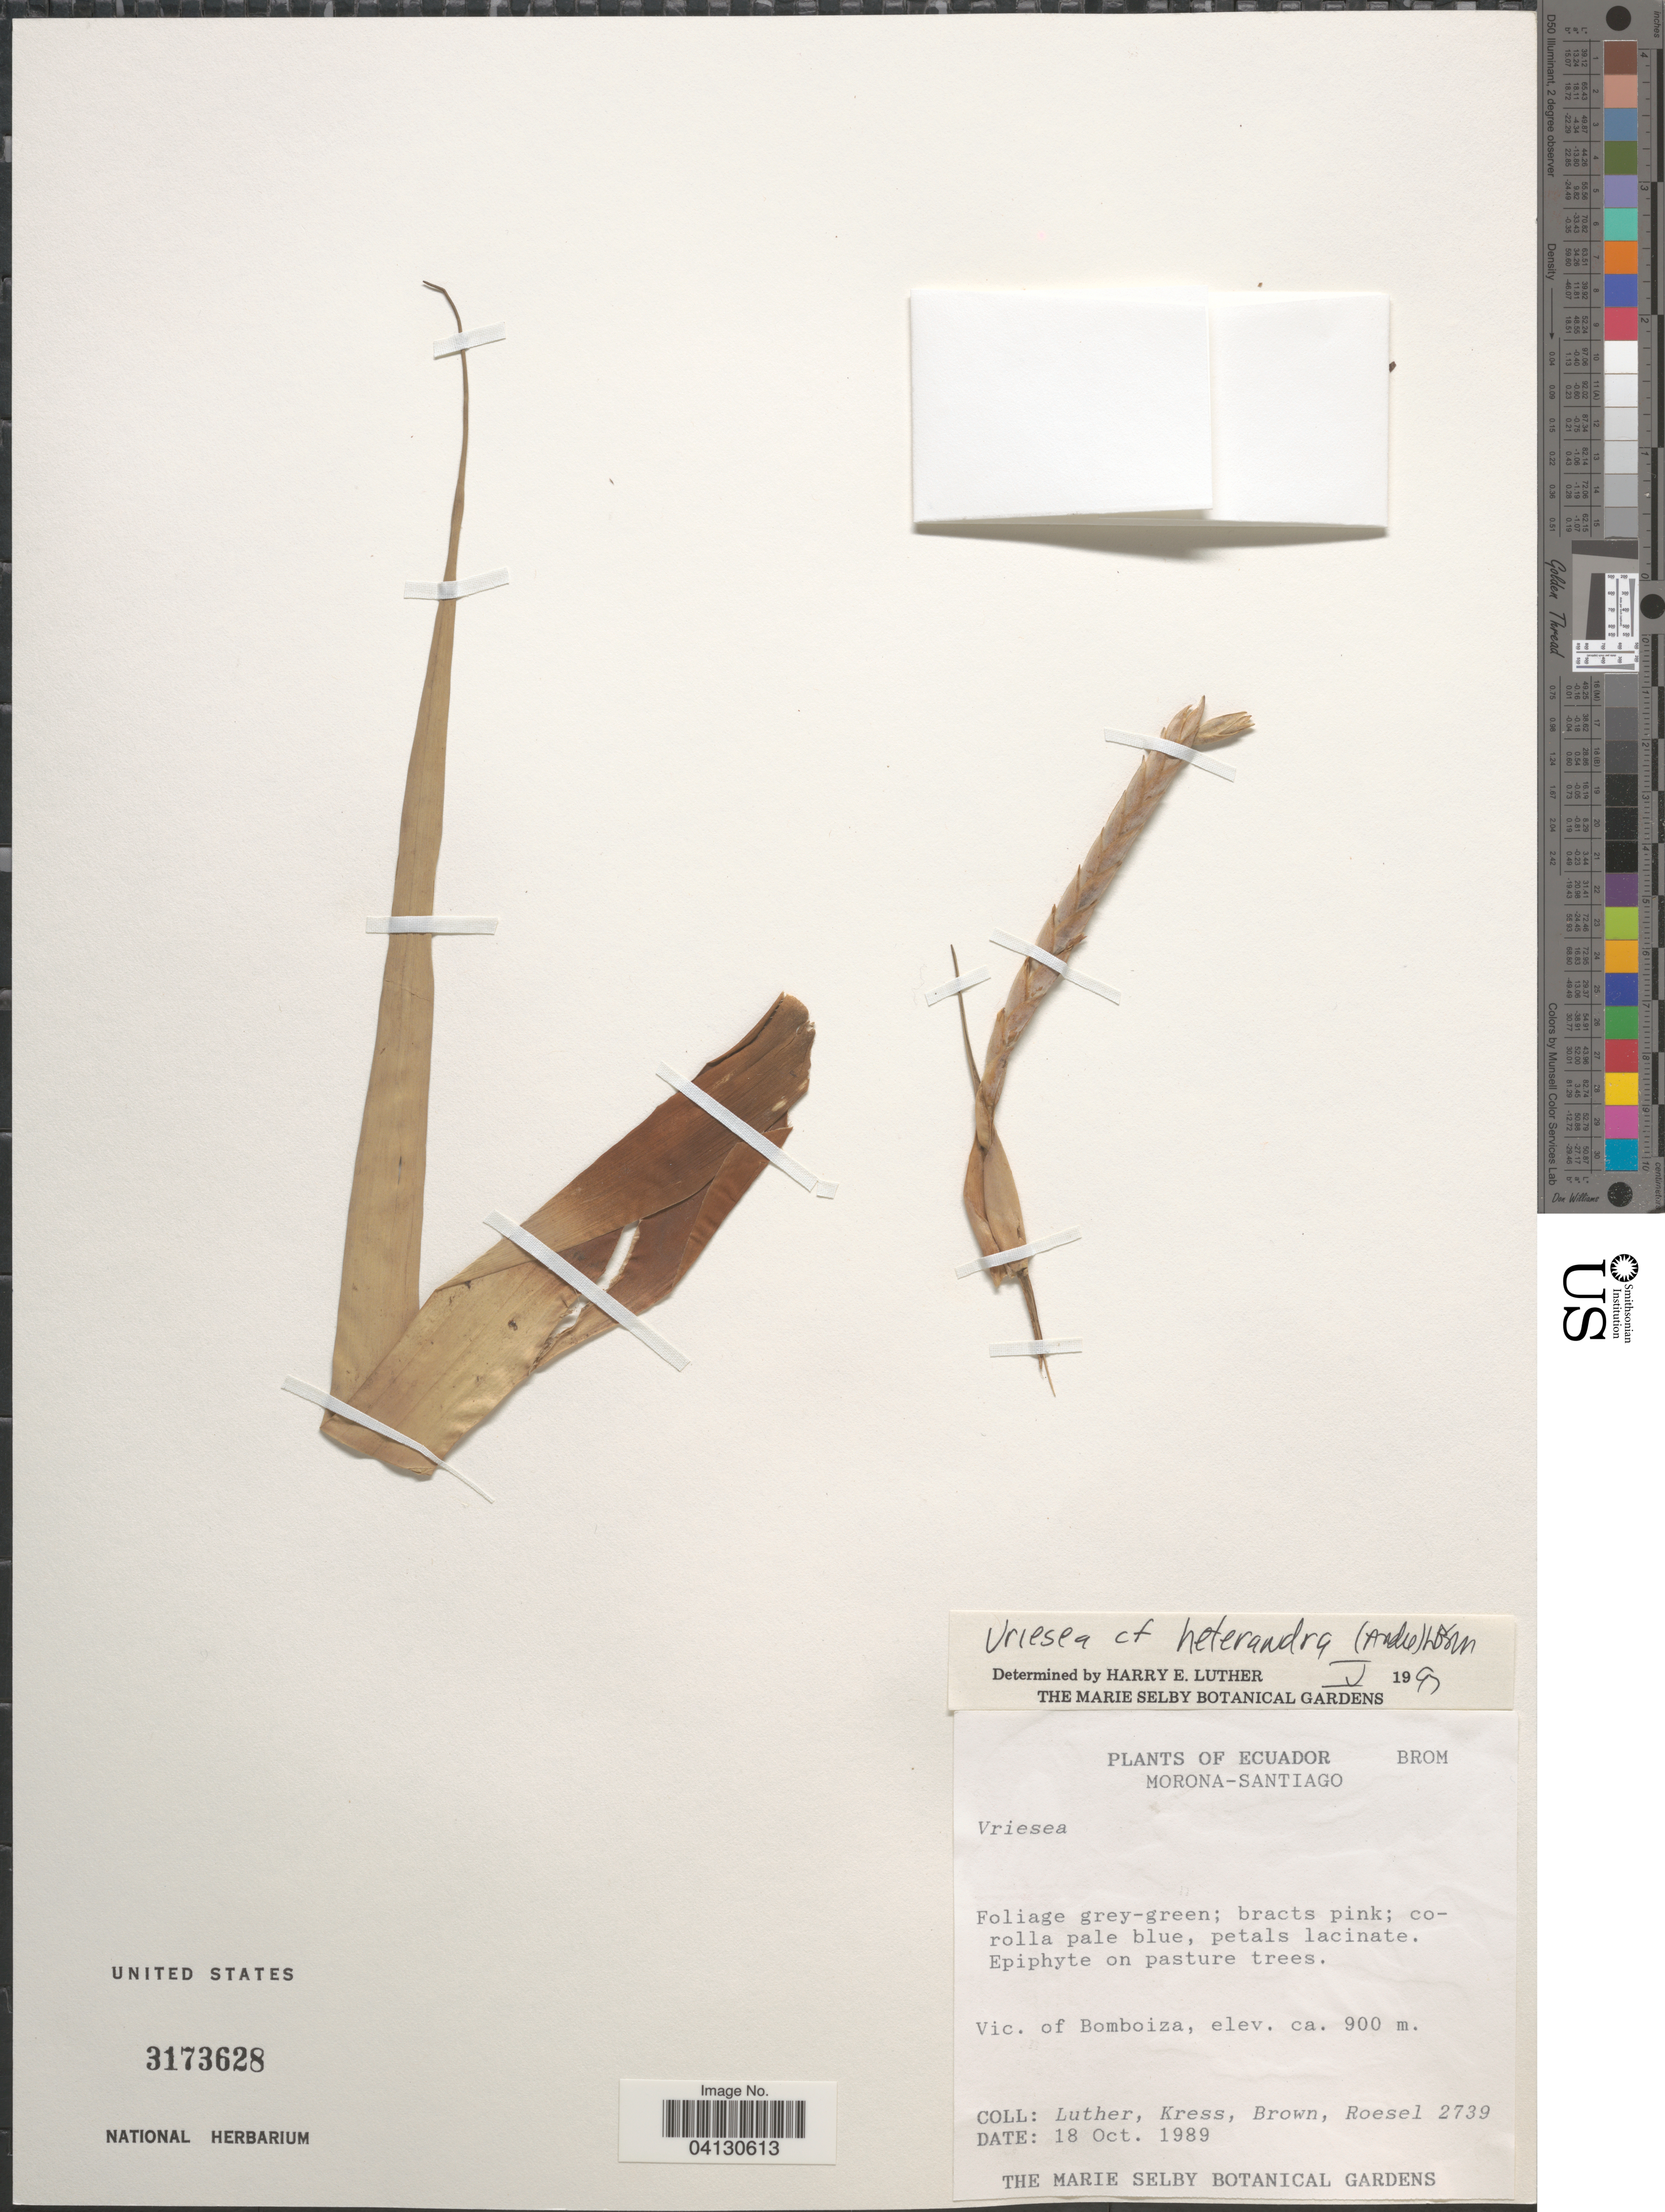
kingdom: Plantae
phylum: Tracheophyta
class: Liliopsida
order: Poales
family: Bromeliaceae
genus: Vriesea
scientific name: Vriesea heterandra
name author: (André) L.B. Sm.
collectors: -- Luther, -- Kress, -- Brown & Roesel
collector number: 2739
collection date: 1989-10-18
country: Ecuador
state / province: Morona-Santiago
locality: Vic. of Bomboiza.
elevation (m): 900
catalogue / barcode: US 3173628